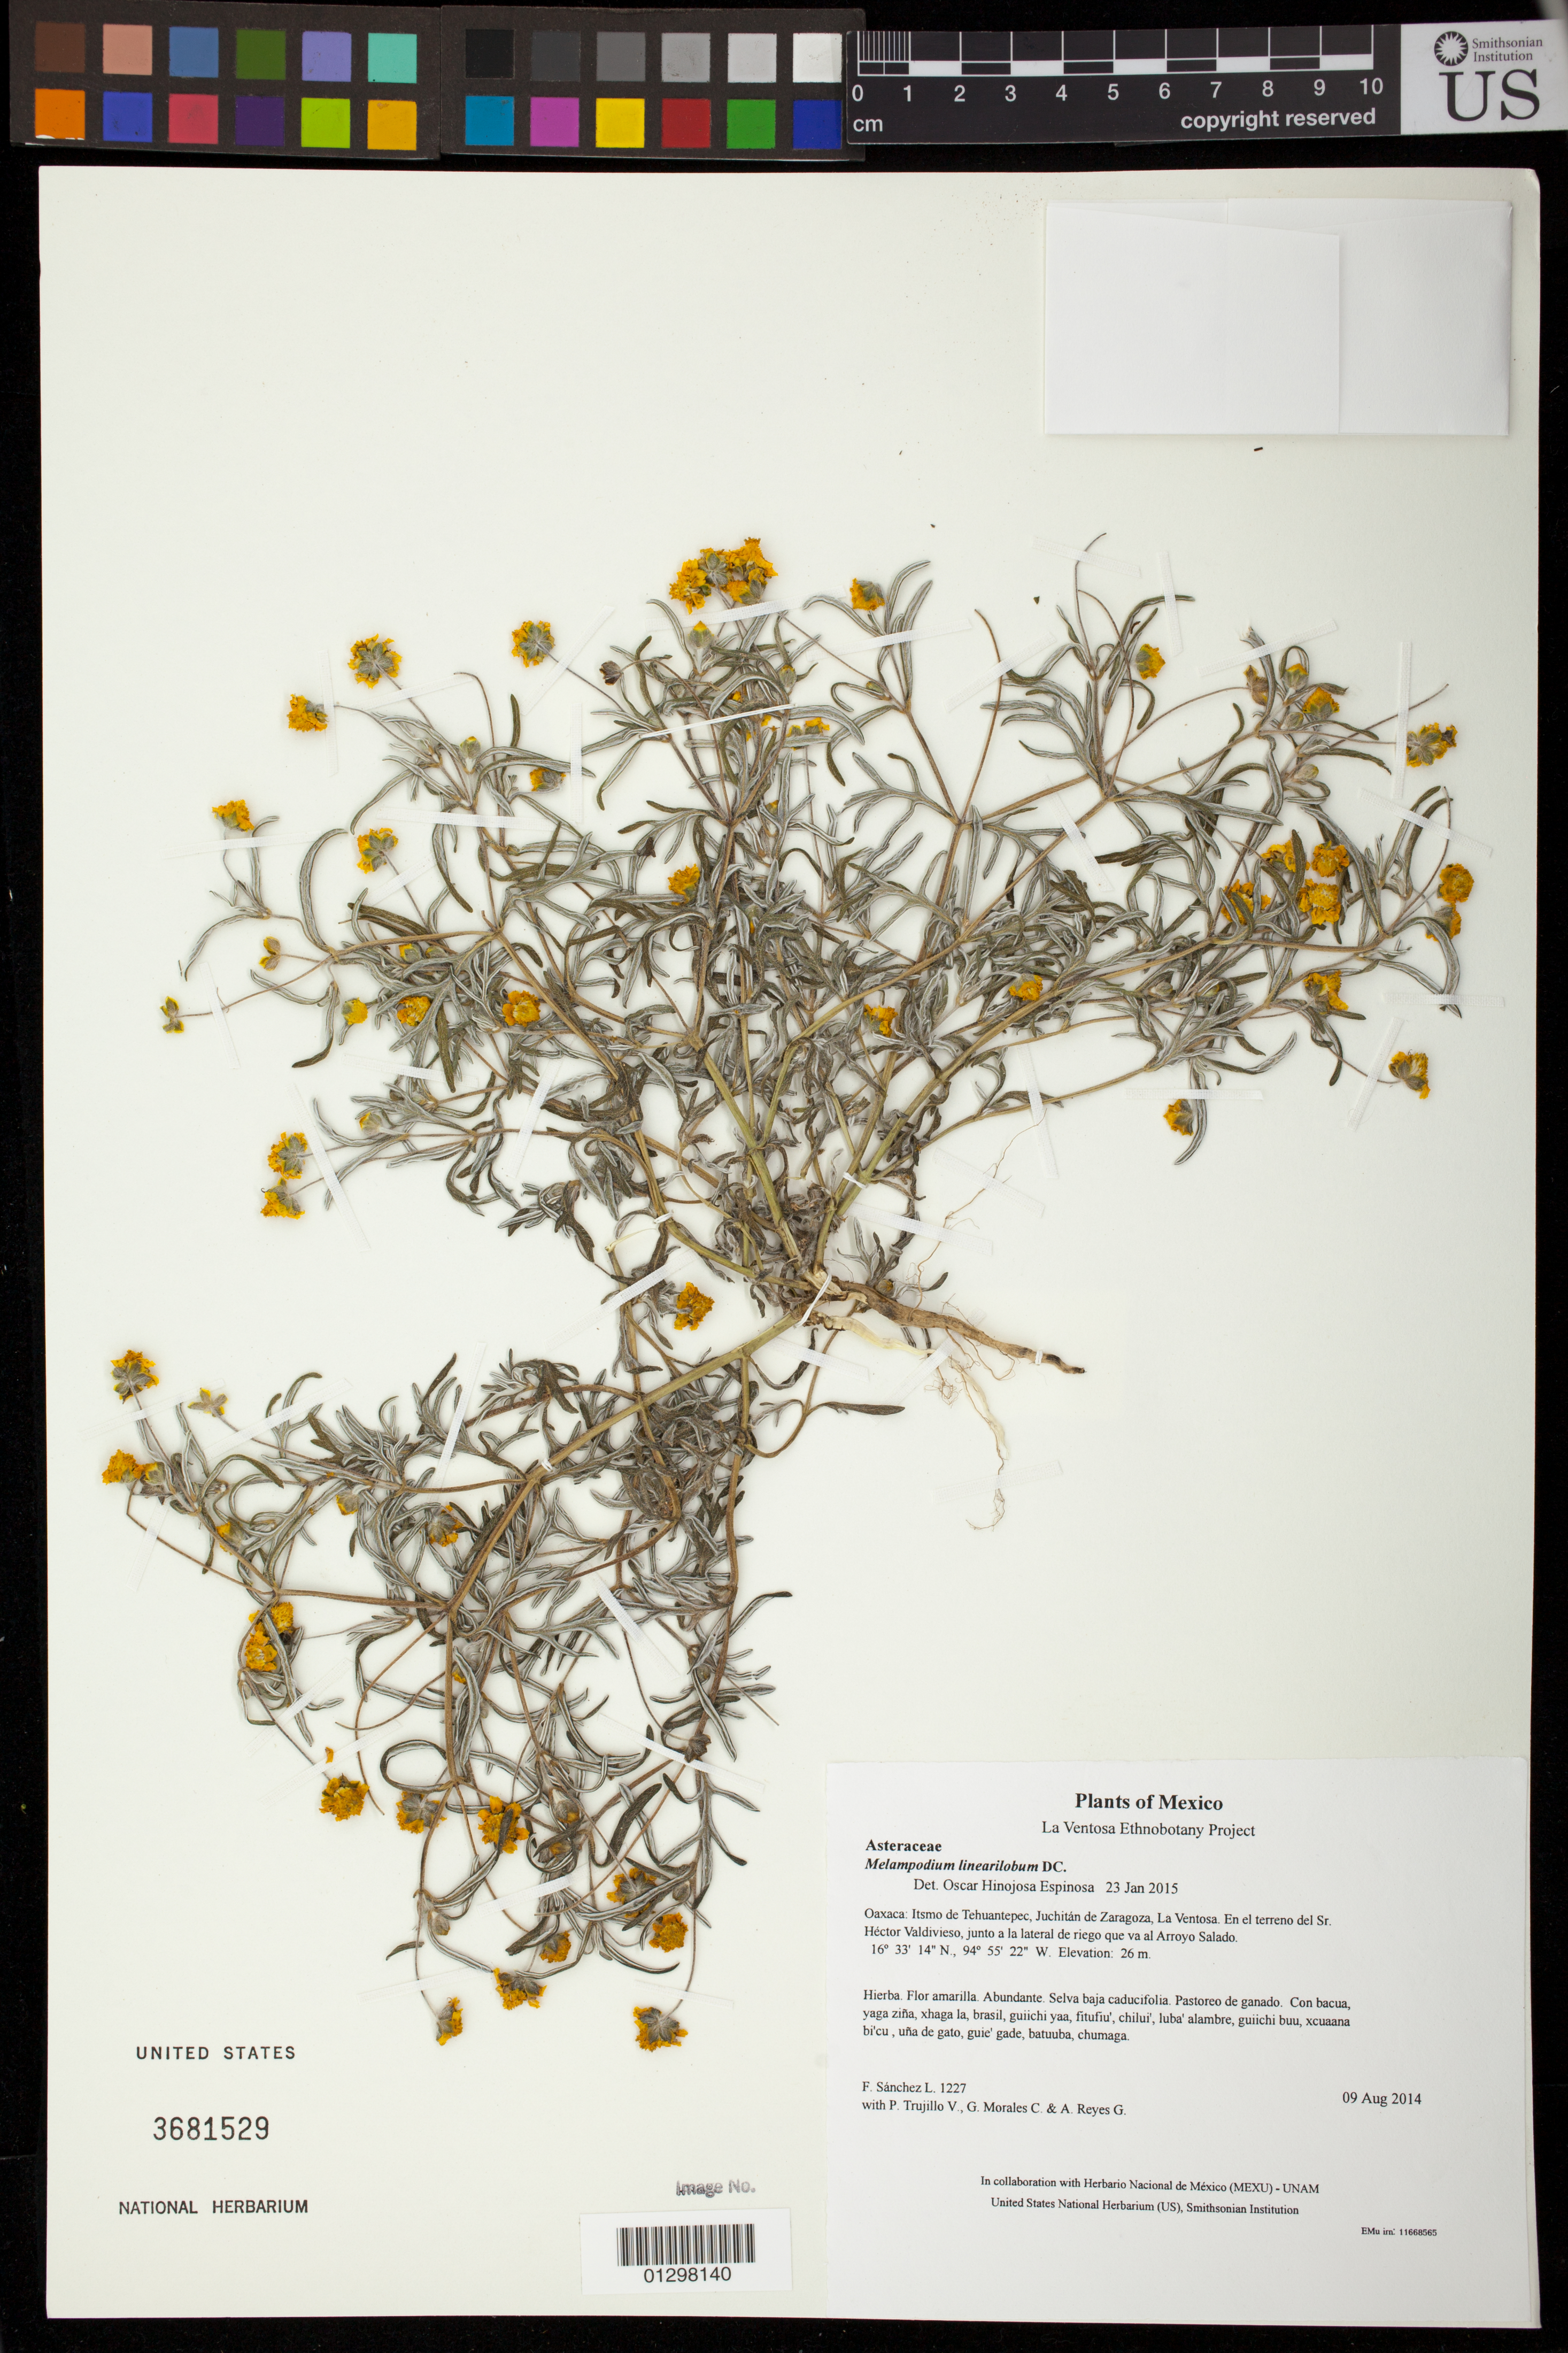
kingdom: Plantae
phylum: Tracheophyta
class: Magnoliopsida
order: Asterales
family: Asteraceae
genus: Melampodium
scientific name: Melampodium linearilobum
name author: DC.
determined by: Hinojosa E., O.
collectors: F. Sánchez L., P. Trujillo V., G. Morales C. & A. Reyes G.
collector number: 1227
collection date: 2014-08-09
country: Mexico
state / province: Oaxaca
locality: Itsmo de Tehuantepec, Juchitán de Zaragoza, La Ventosa. En el terreno del Sr. Héctor Valdivieso, junto a la lateral de riego que va al Arroyo Salado.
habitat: Selva baja caducifolia. Pastoreo de ganado.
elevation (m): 26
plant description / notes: MEXU, SERO, US; Guixi bandaga. Guie' naguchi. Stale.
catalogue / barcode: US 3681529